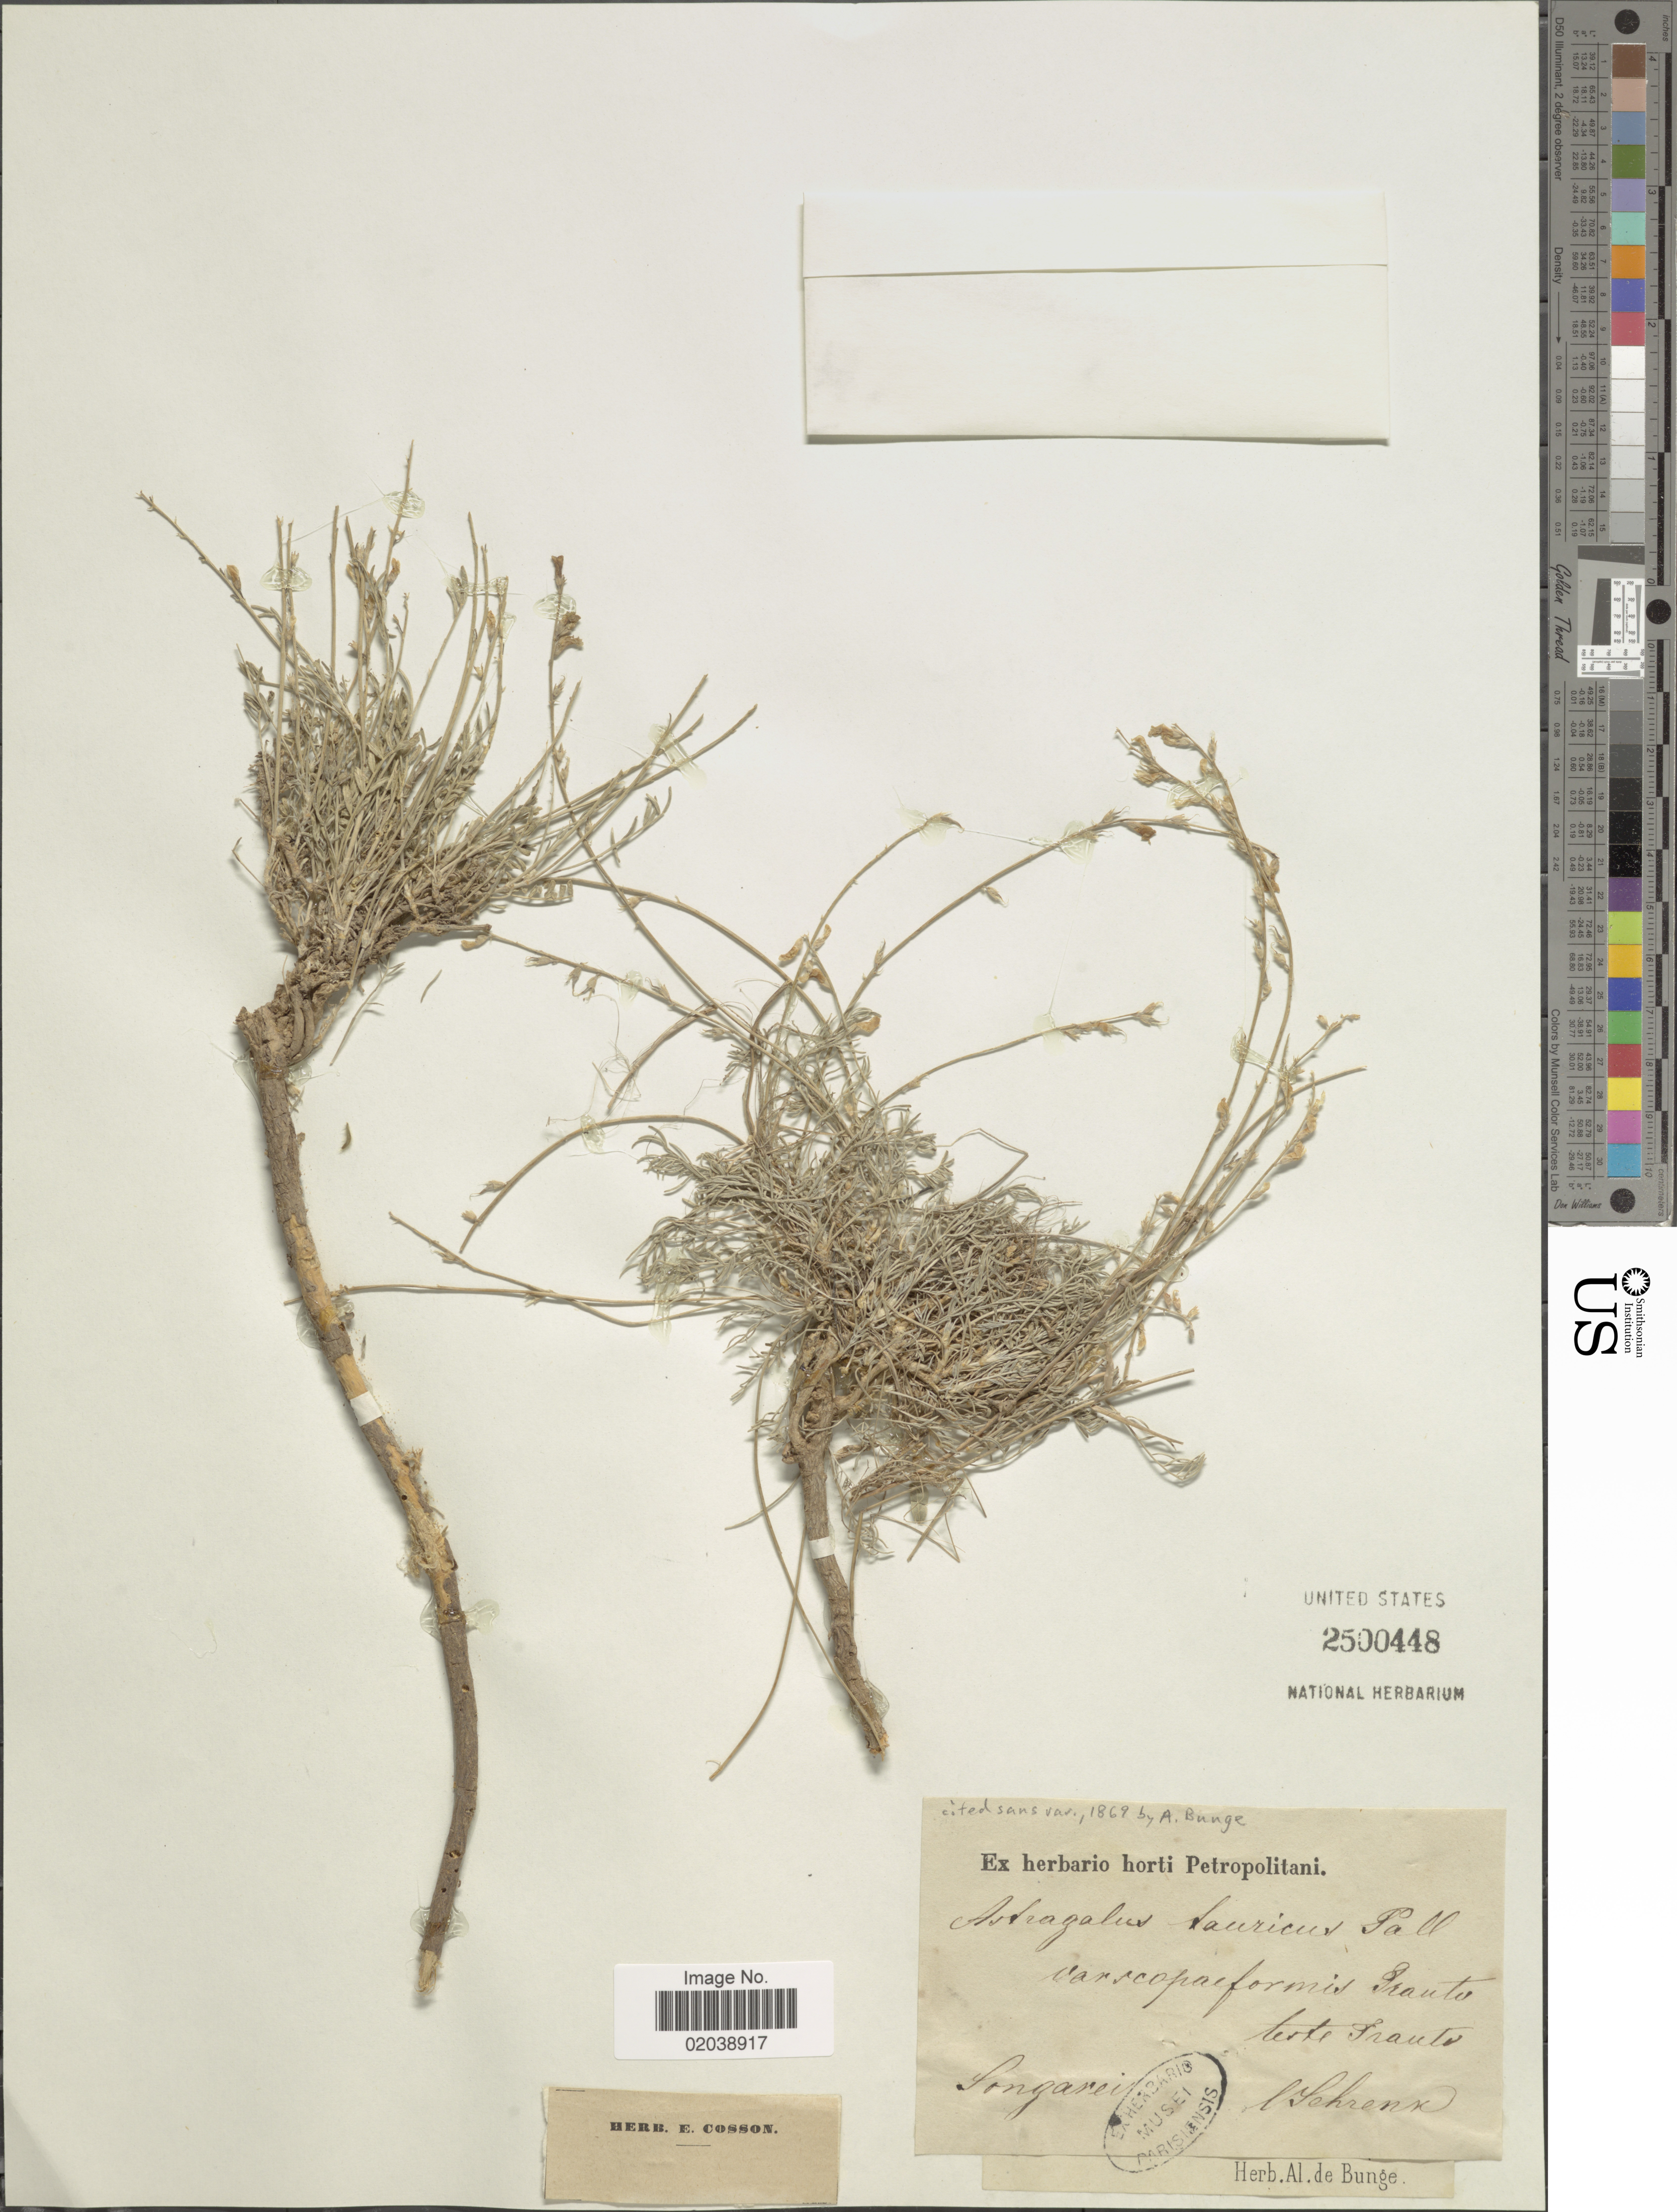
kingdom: Plantae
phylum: Tracheophyta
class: Magnoliopsida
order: Fabales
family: Fabaceae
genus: Astragalus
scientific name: Astragalus tauricus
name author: Pall.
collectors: A.G. Schrenk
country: Kazakhstan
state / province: Almaty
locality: Songaria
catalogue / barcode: US 2500448